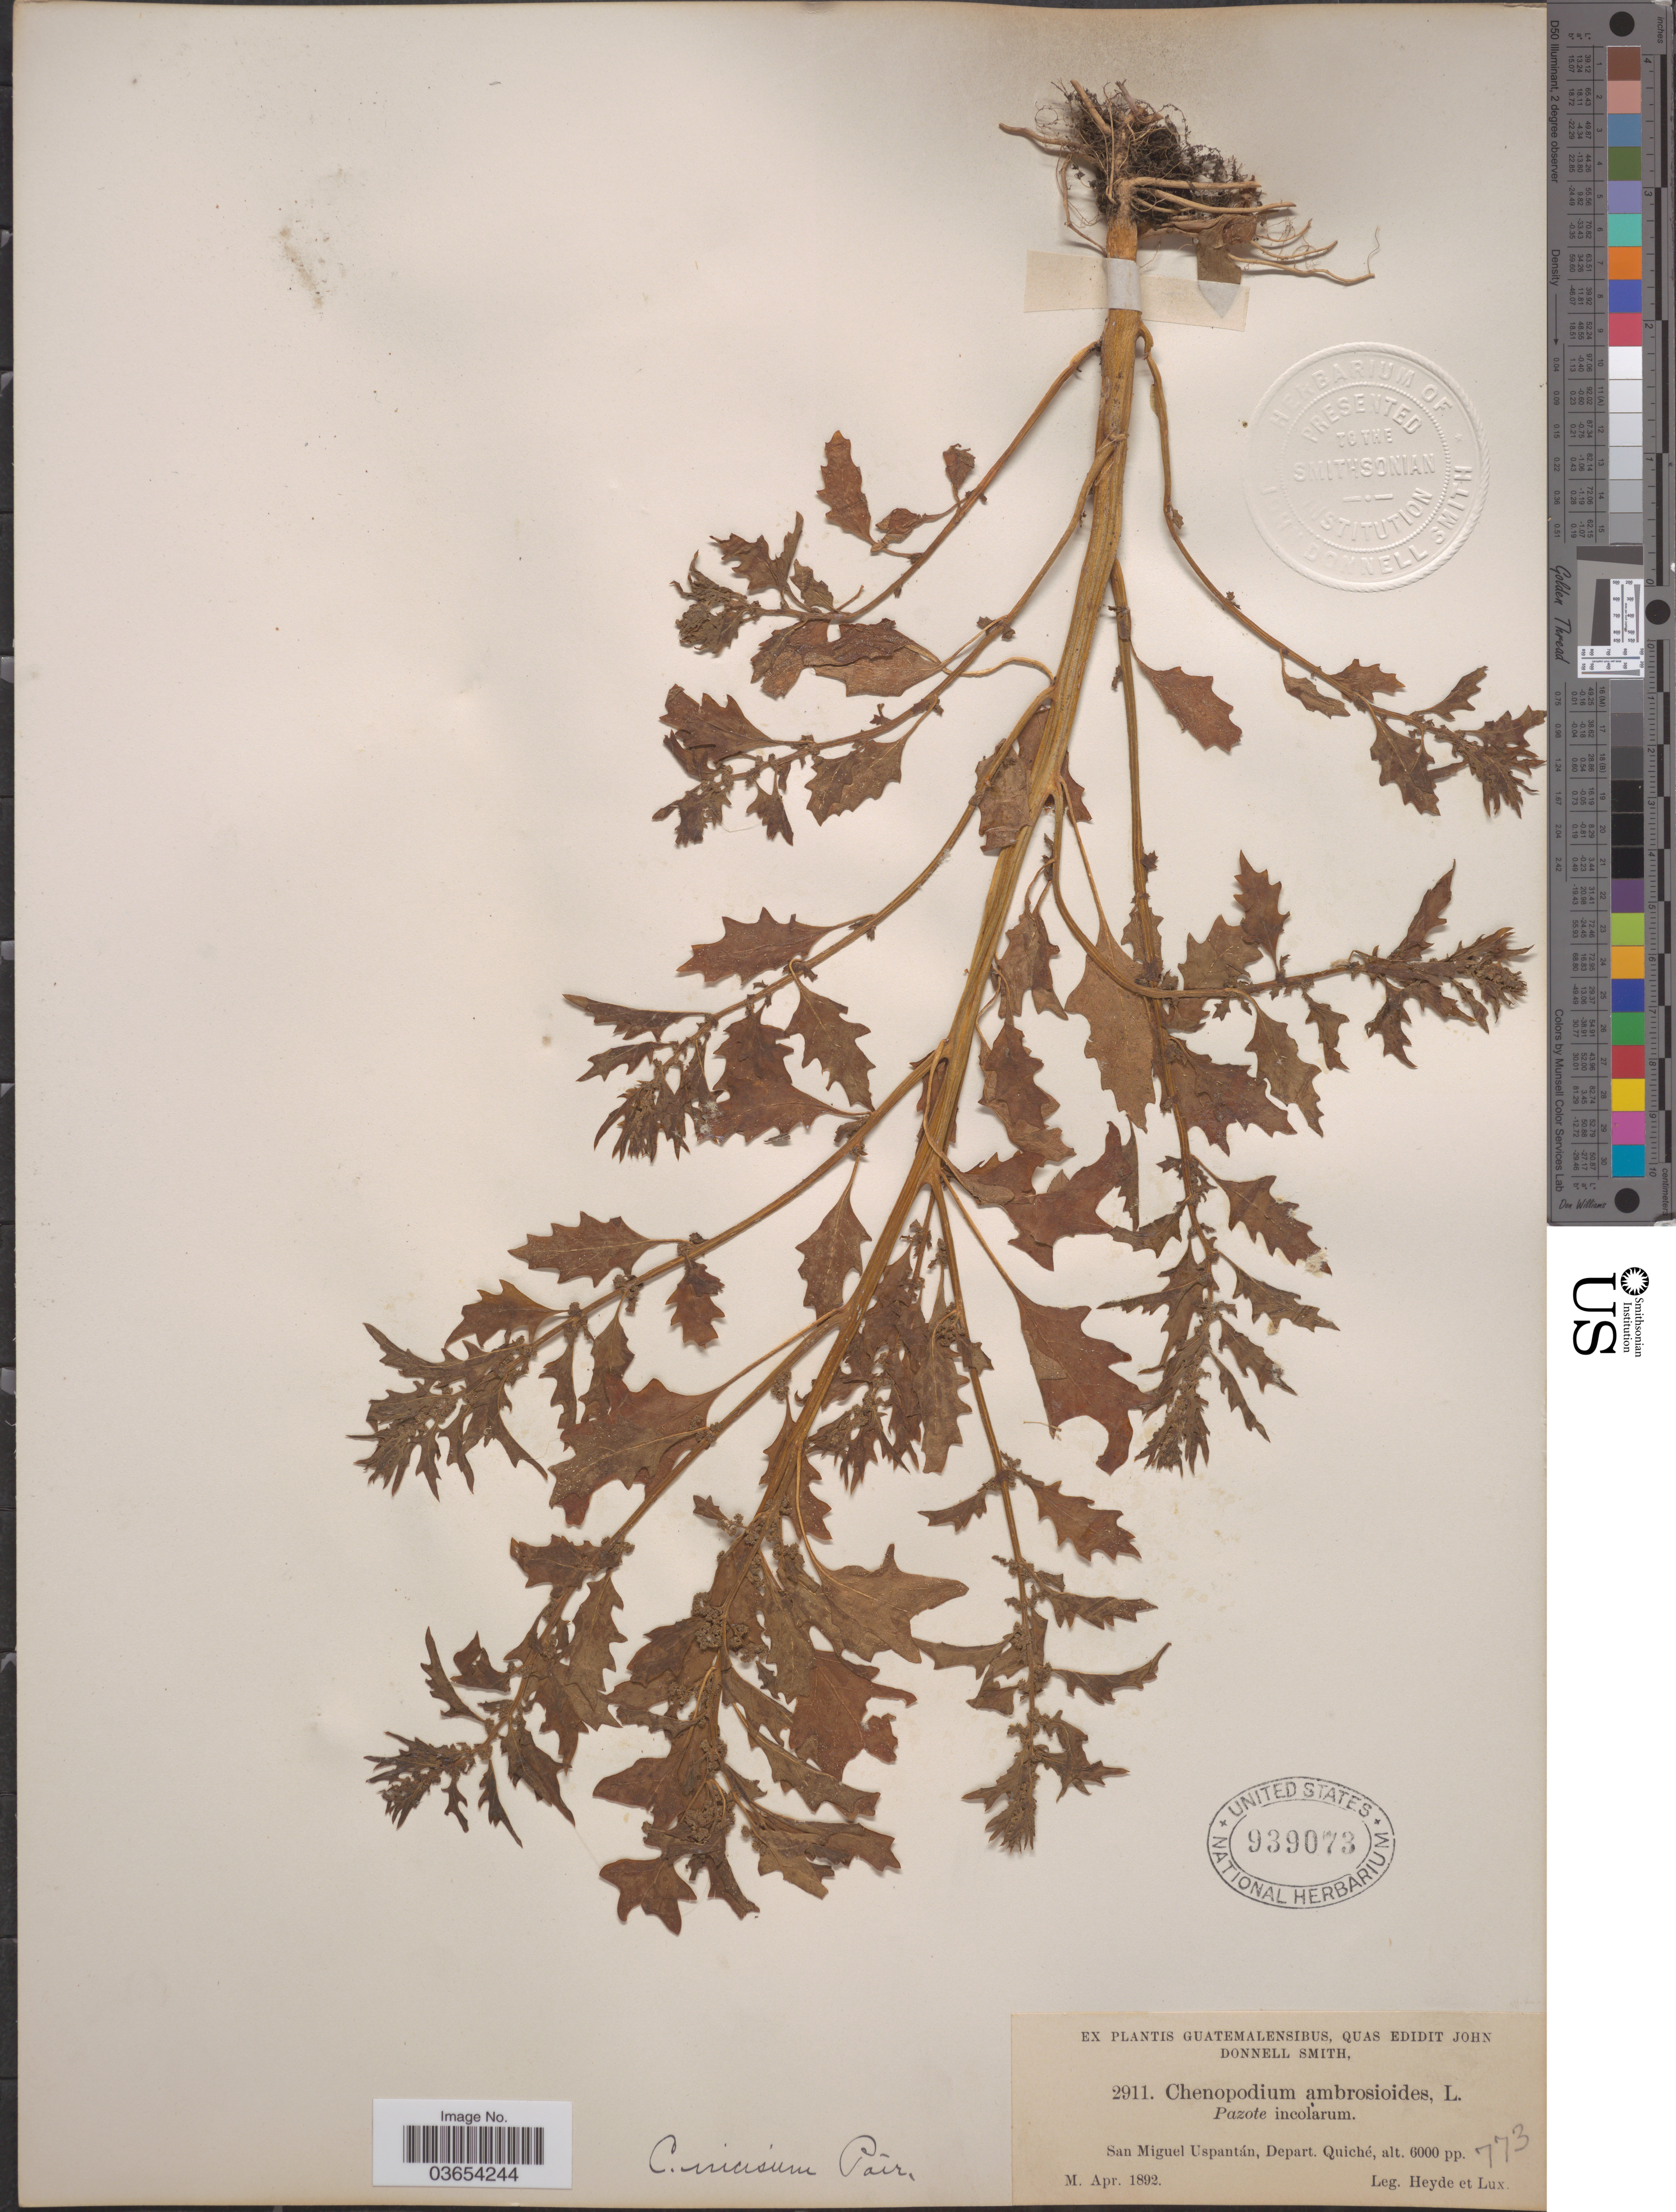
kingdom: Plantae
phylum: Tracheophyta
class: Magnoliopsida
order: Caryophyllales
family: Amaranthaceae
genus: Chenopodium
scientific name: Chenopodium incisum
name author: Poir.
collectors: Heyde & Lux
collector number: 2911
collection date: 1892-04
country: Guatemala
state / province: El Quiché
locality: San Miguel Uspantán, Depart. Quiché.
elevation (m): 1829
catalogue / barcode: US 939073